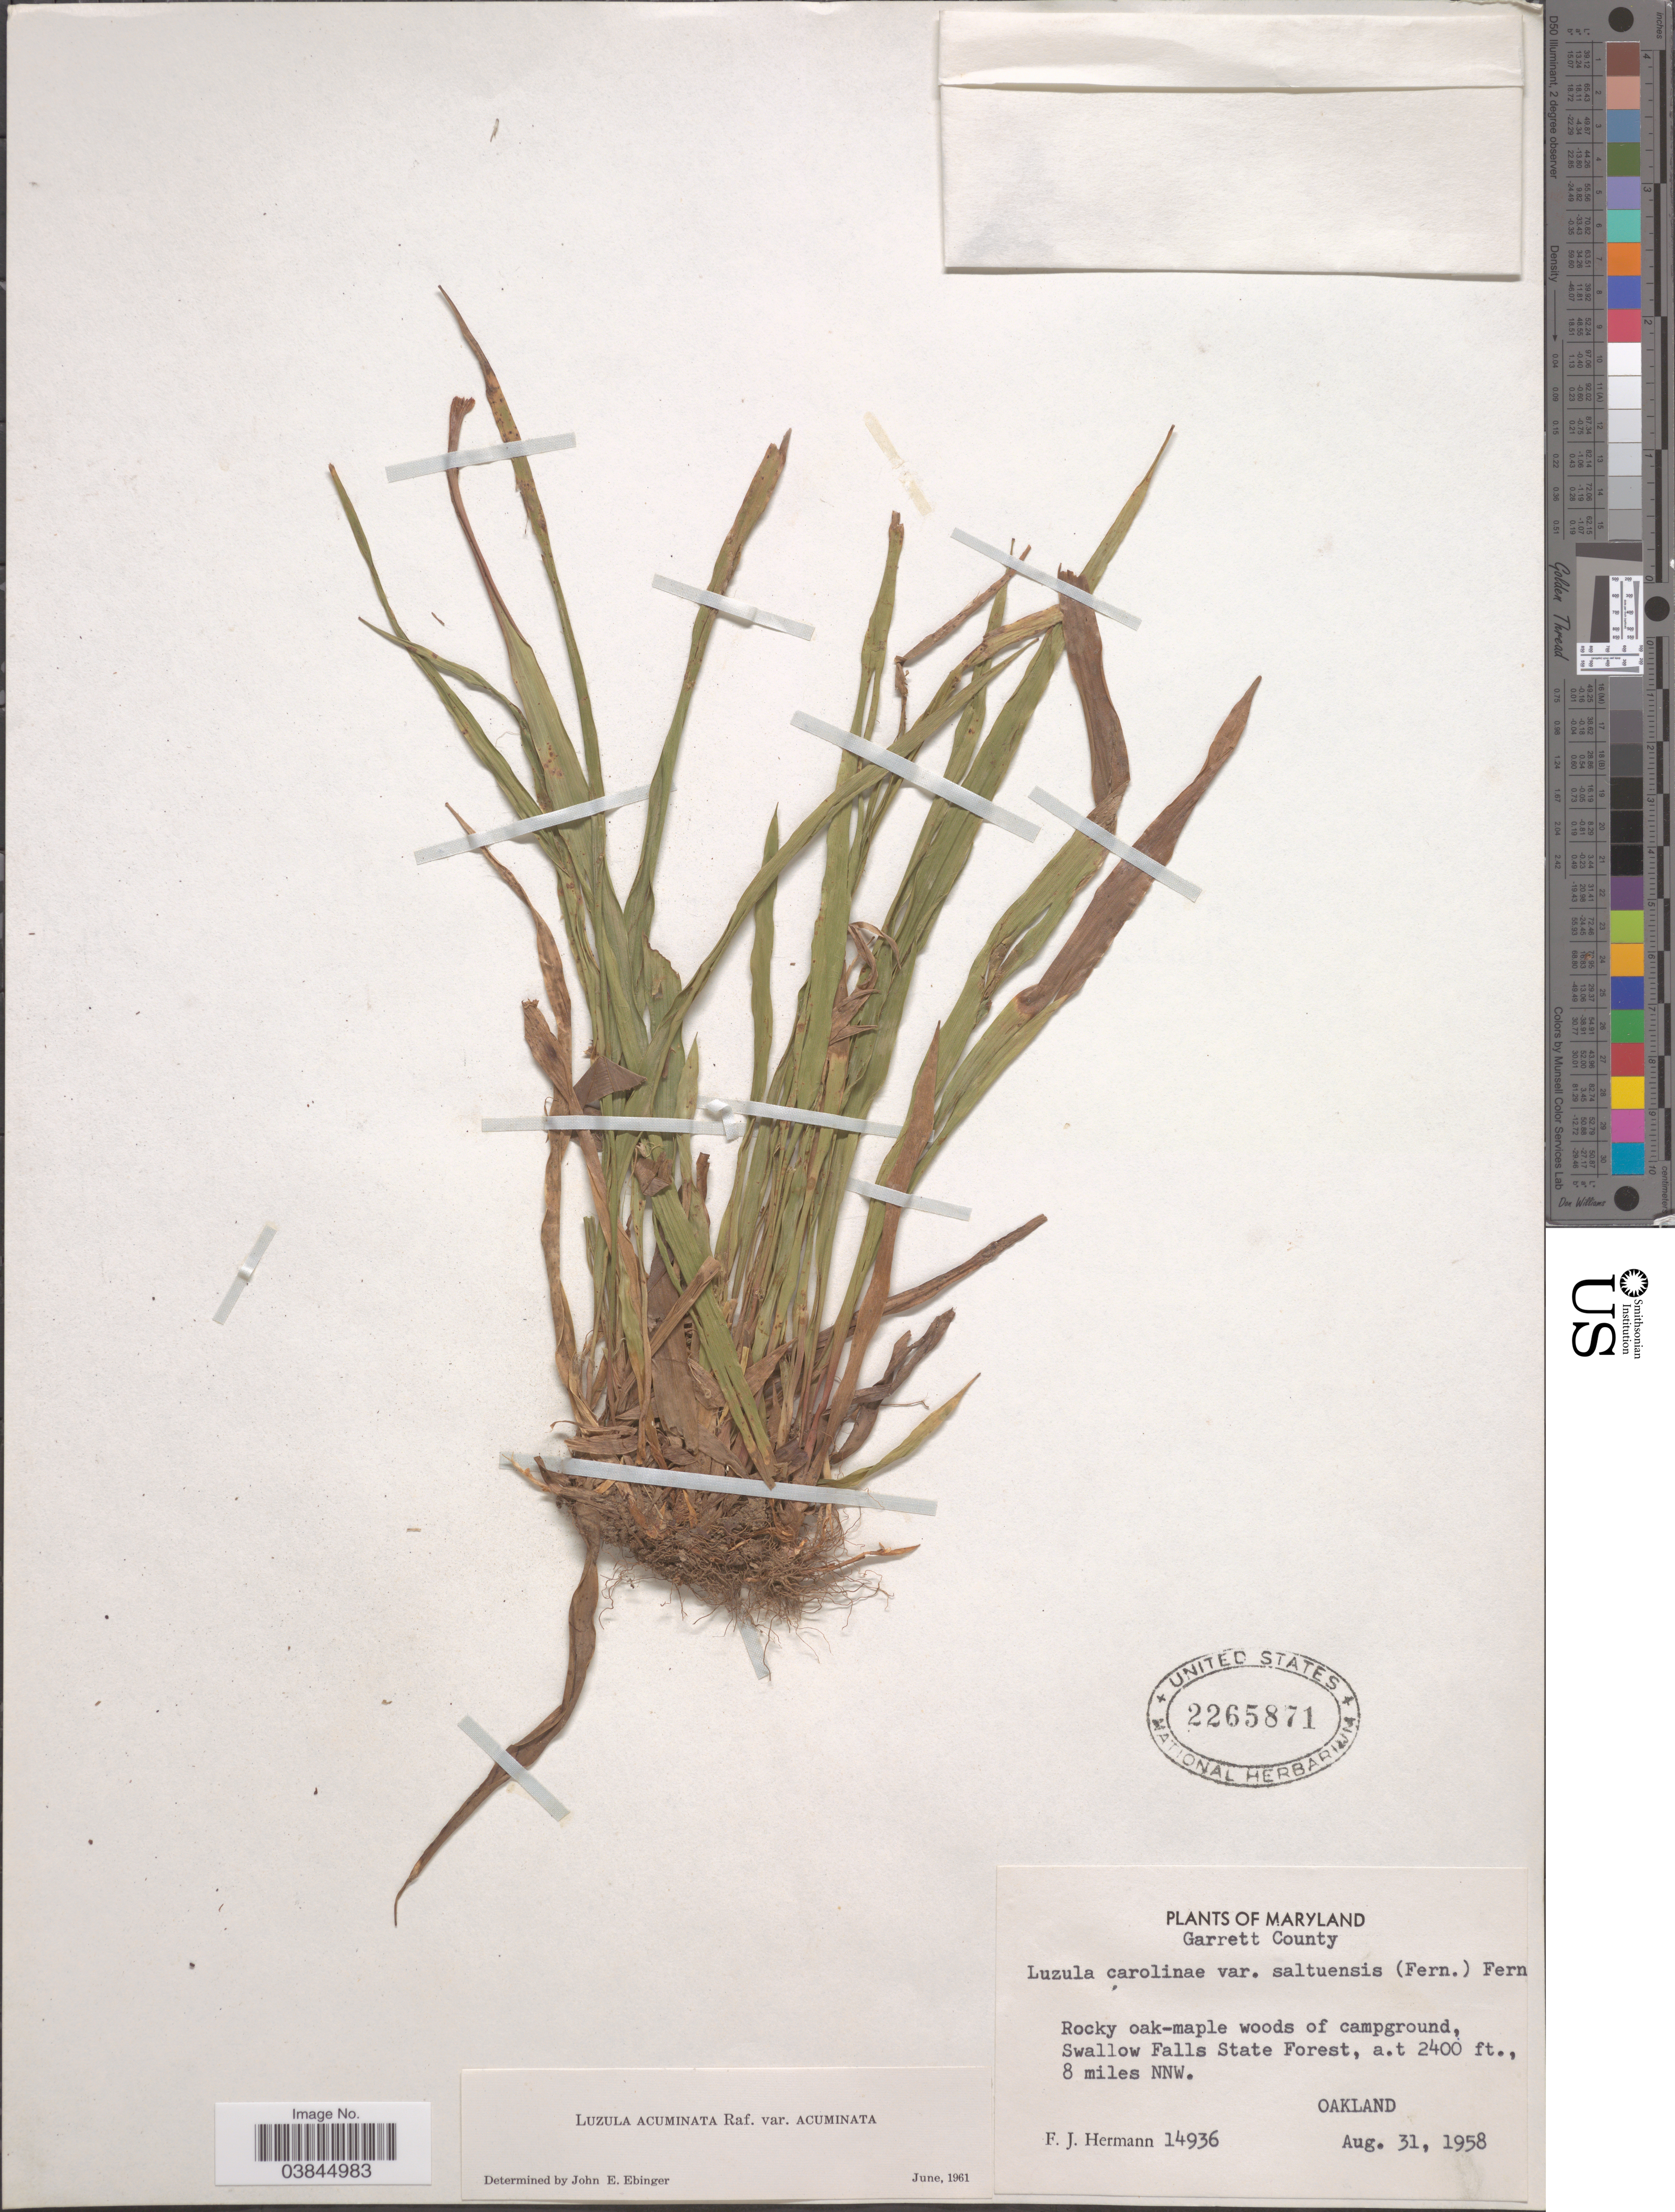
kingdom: Plantae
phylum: Tracheophyta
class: Liliopsida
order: Poales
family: Juncaceae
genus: Luzula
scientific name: Luzula acuminata var. acuminata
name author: Raf.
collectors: F. J. Hermann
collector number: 14936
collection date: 1958-08-31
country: United States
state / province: Maryland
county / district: Garrett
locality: Garrett County. Swallow Falls State Forest, 8 miles NNW.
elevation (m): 732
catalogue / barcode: US 2265871